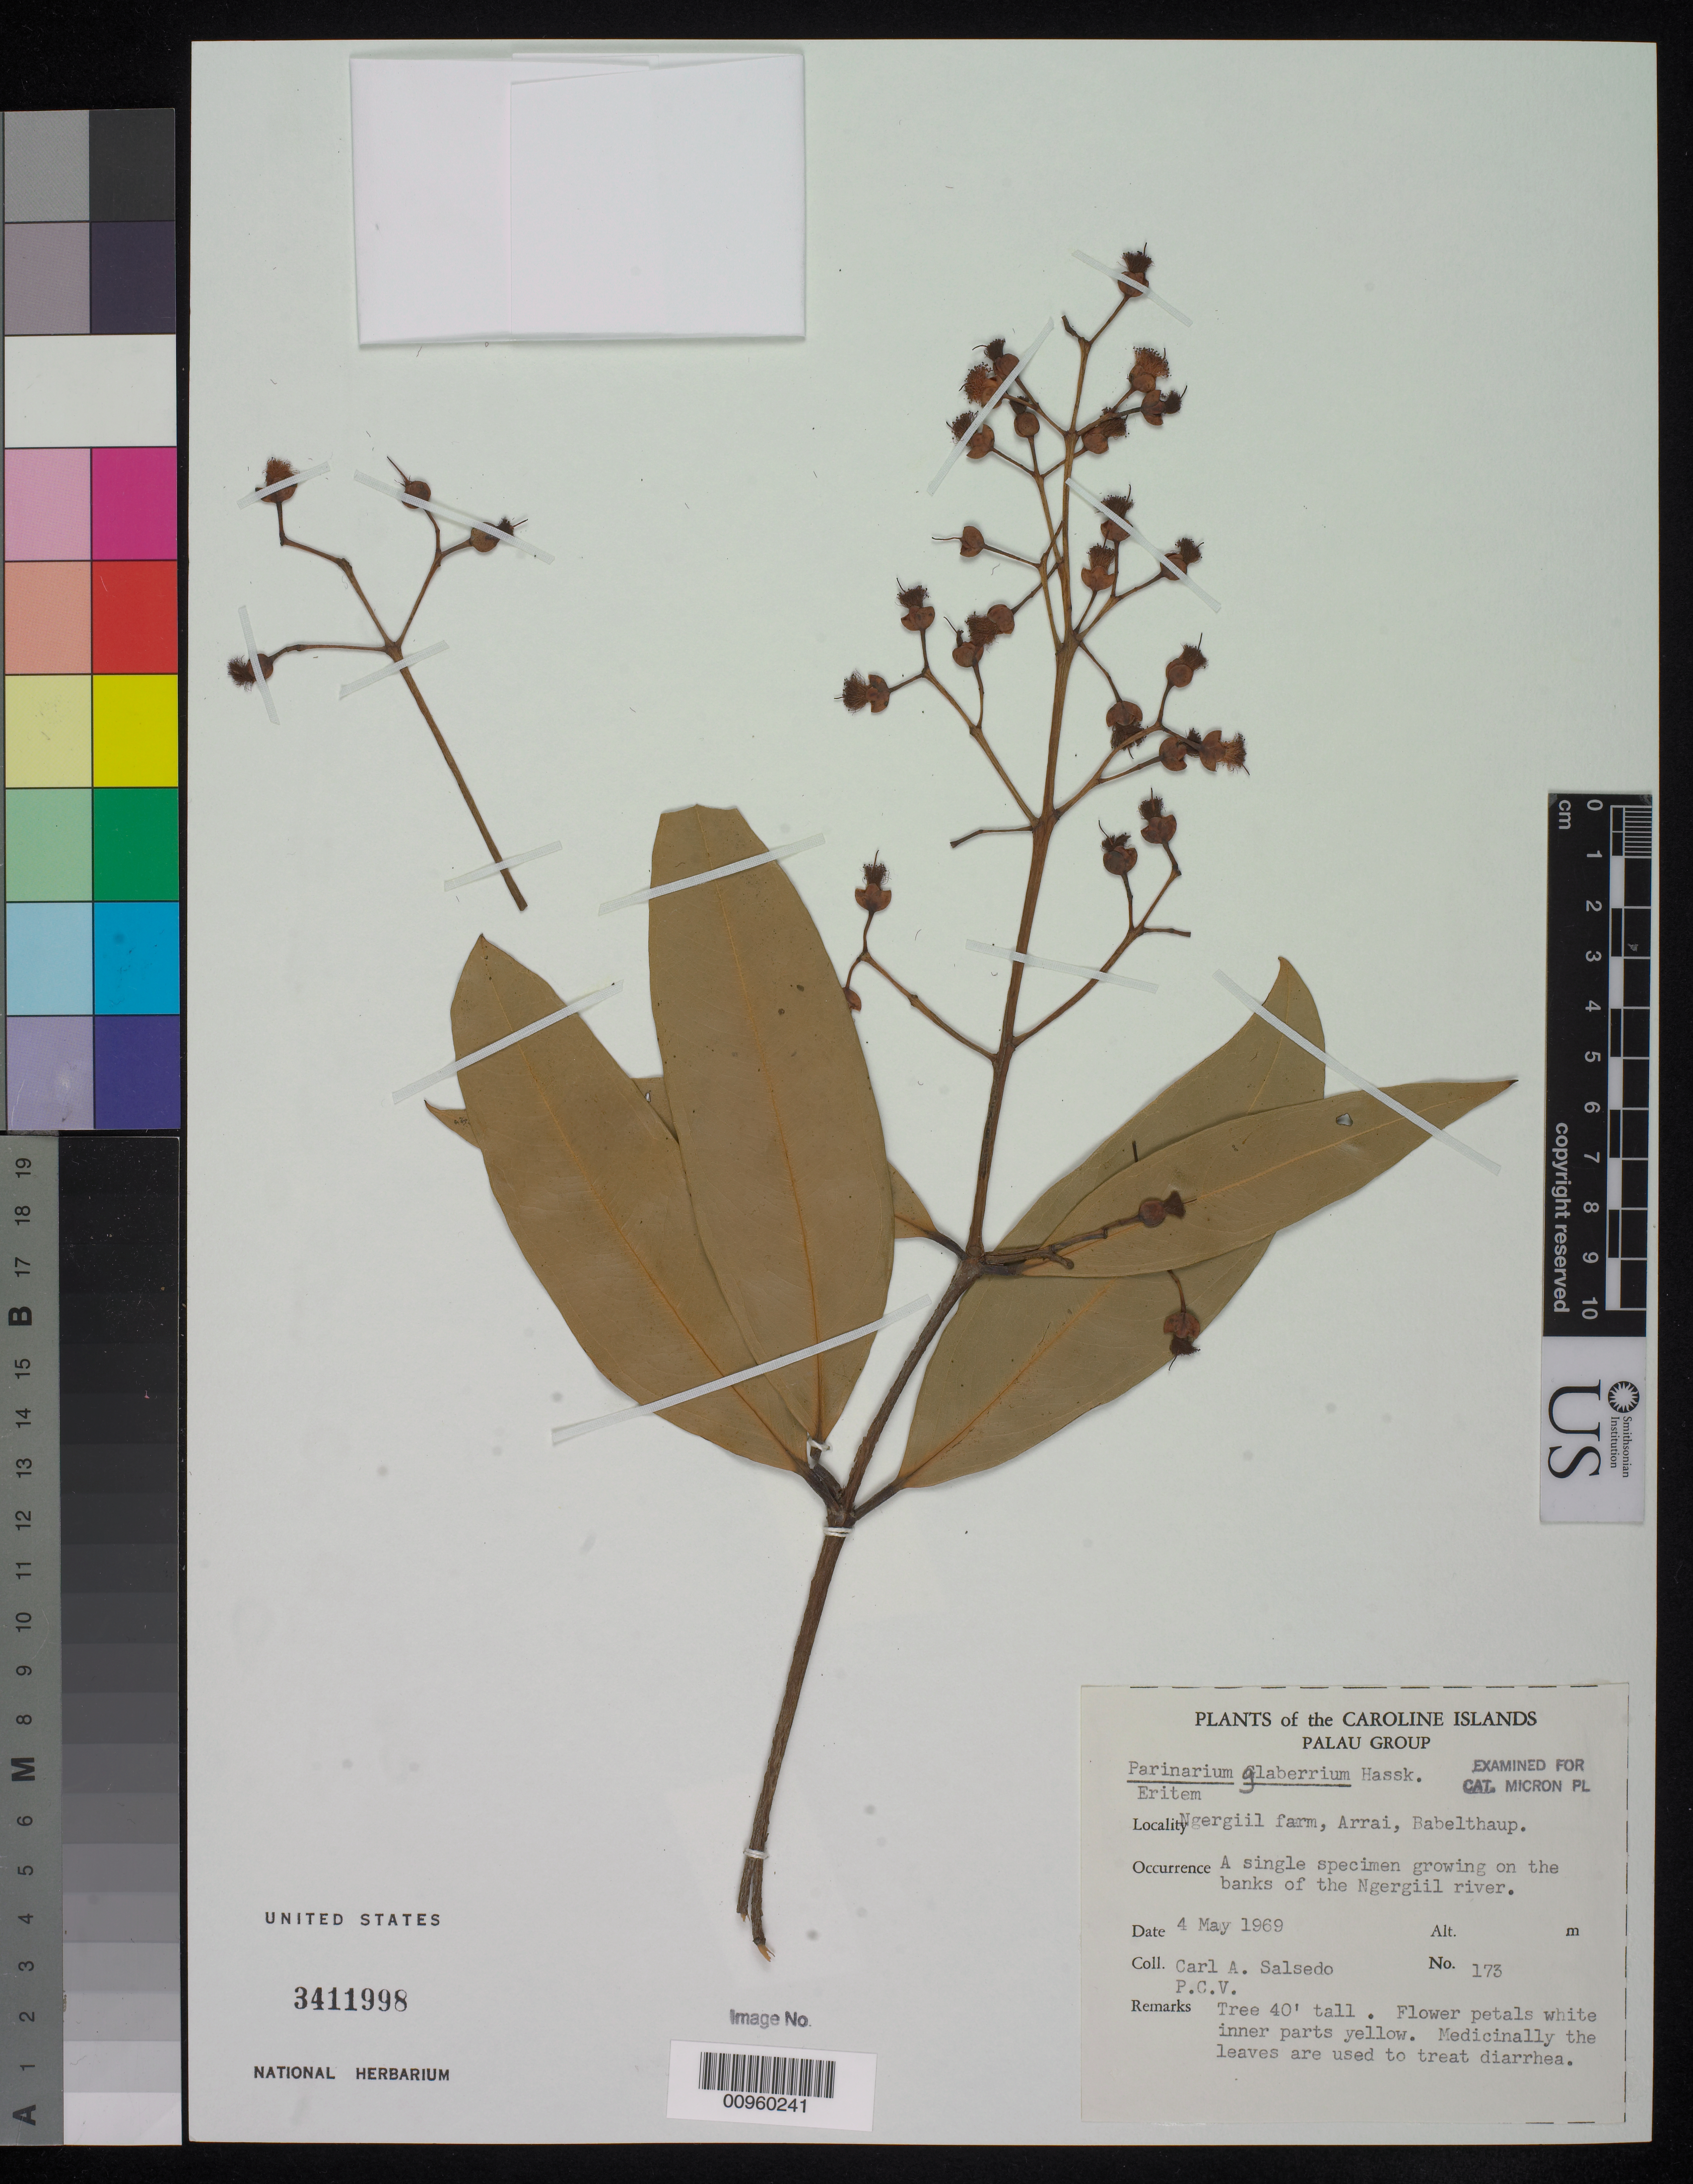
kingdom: Plantae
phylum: Tracheophyta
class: Magnoliopsida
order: Malpighiales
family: Chrysobalanaceae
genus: Parinari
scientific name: Parinari glaberrima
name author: Hassk.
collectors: C.A. Salsedo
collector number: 173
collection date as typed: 04 Mar 1969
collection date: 1969-03-04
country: Palau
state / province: Airai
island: Babeldaob [Babelthuap]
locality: Ngergiil farm, Arrai. A single specimen growing on the banks of the Ngergiil river.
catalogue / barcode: US 3411998